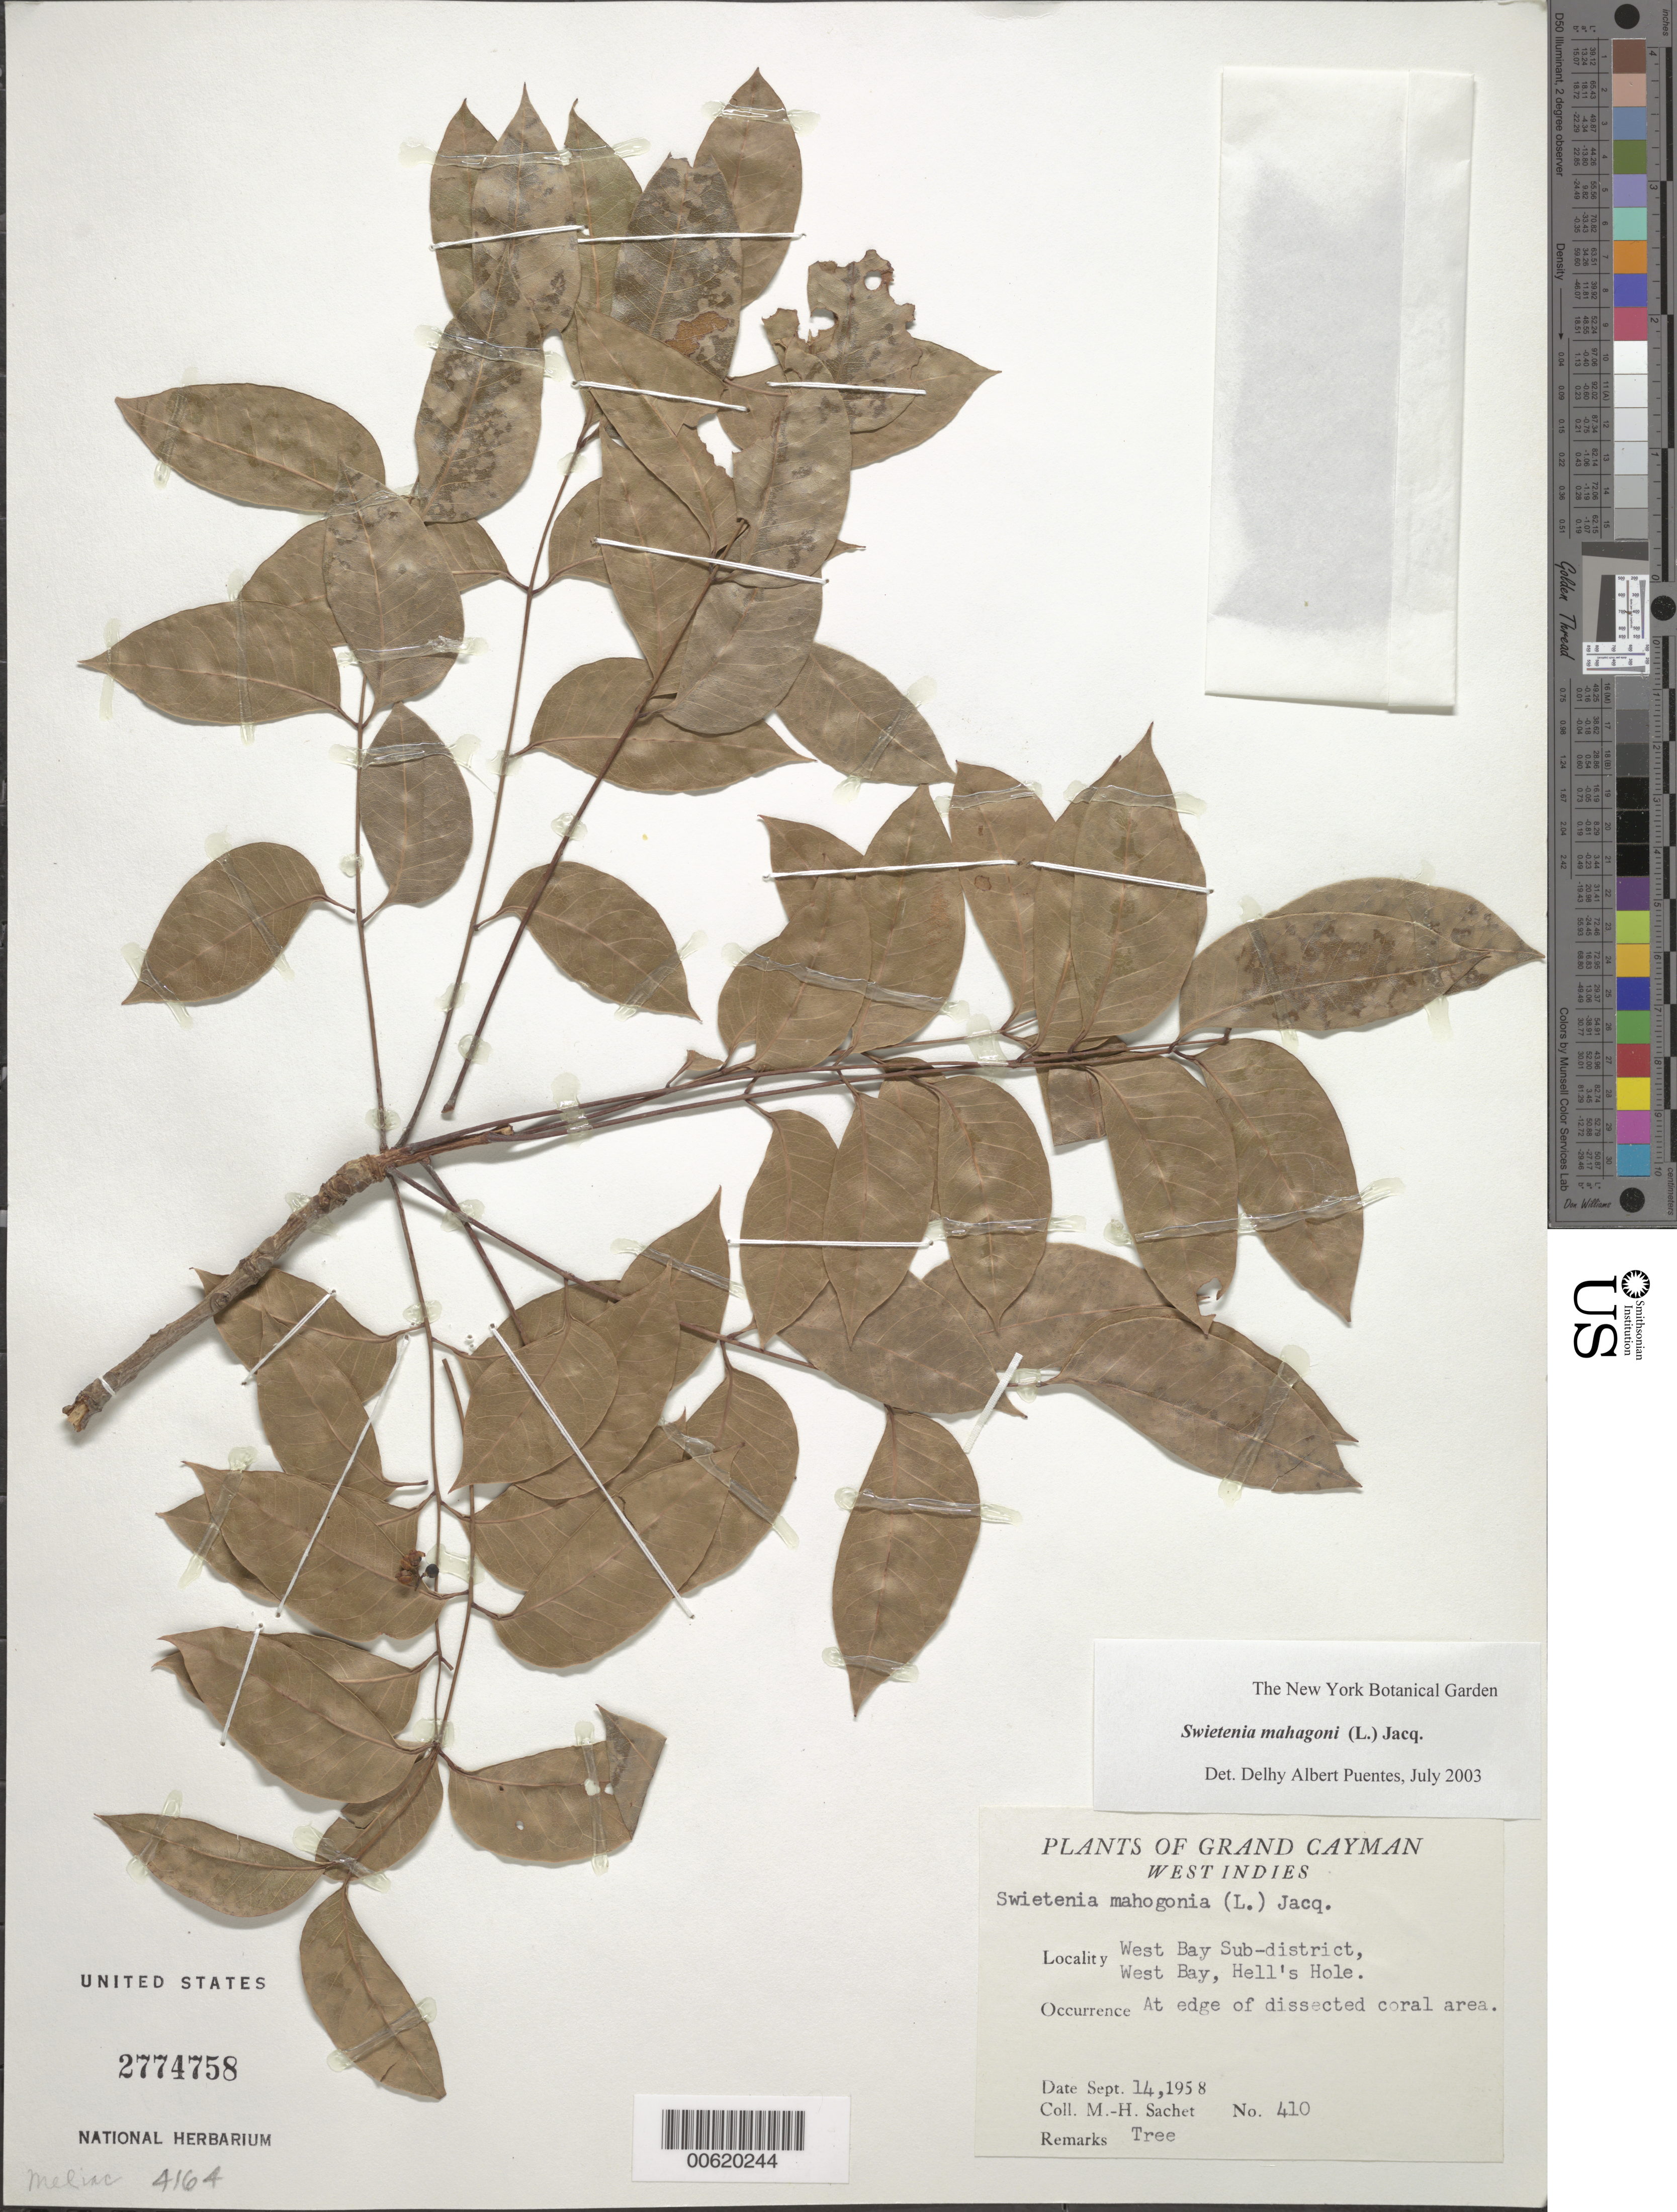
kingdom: Plantae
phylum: Tracheophyta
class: Magnoliopsida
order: Sapindales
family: Meliaceae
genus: Swietenia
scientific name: Swietenia mahagoni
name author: (L.) Jacq.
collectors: M.-H. Sachet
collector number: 410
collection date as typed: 14 Sep 1958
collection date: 1958-09-14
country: Cayman Islands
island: Grand Cayman Island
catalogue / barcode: US 2774758